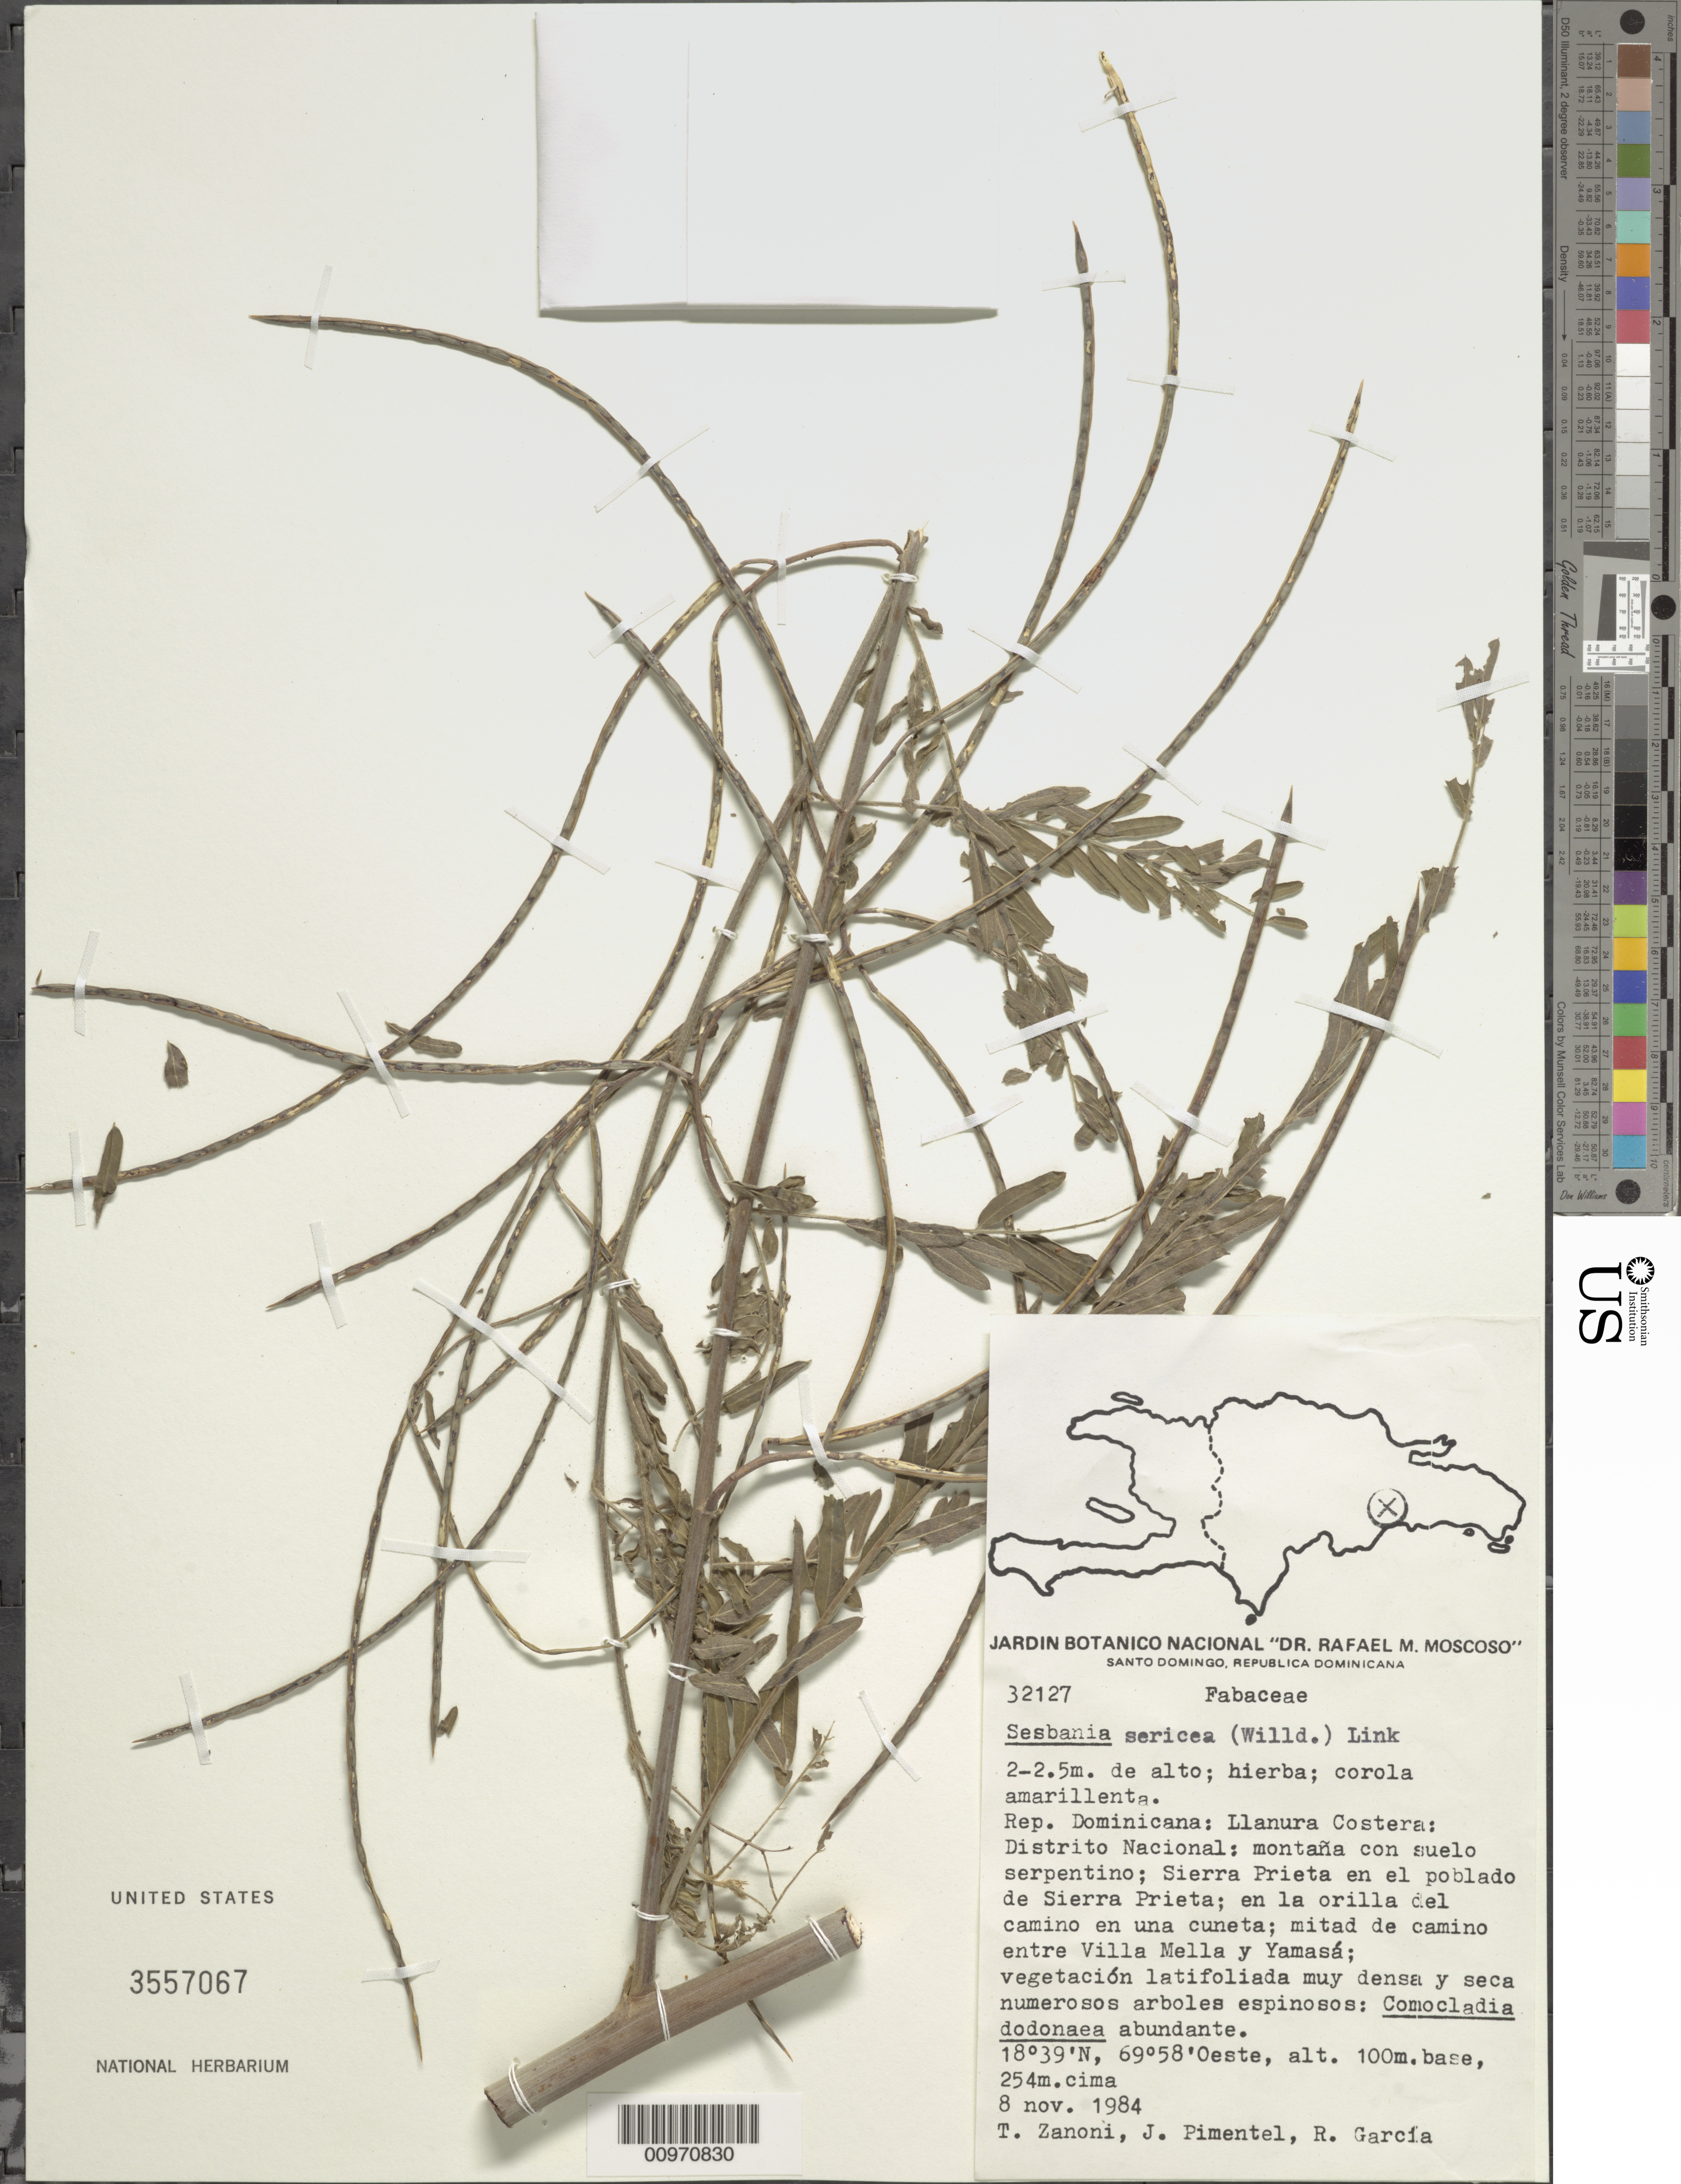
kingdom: Plantae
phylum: Tracheophyta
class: Magnoliopsida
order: Fabales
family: Fabaceae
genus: Sesbania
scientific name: Sesbania sericea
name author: (Willd.) Link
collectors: T. A. Zanoni, J. Pimentel & R. G. García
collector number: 32127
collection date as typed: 08 Nov 1984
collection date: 1984-11-08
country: Dominican Republic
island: Hispaniola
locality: Distrito Nacional, Llanura Costera, montaña con suelo serpentino; Sierra Prieta en el poblado de Sierra Pireta; mitad de camino entre Villa Mella y Yamasá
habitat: En la orilla del camino en una cuneta; vegetación latifoliada muy densa y seca numerosos arboles espinosos: Comocladia dodonaea abundante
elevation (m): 100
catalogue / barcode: US 3557067